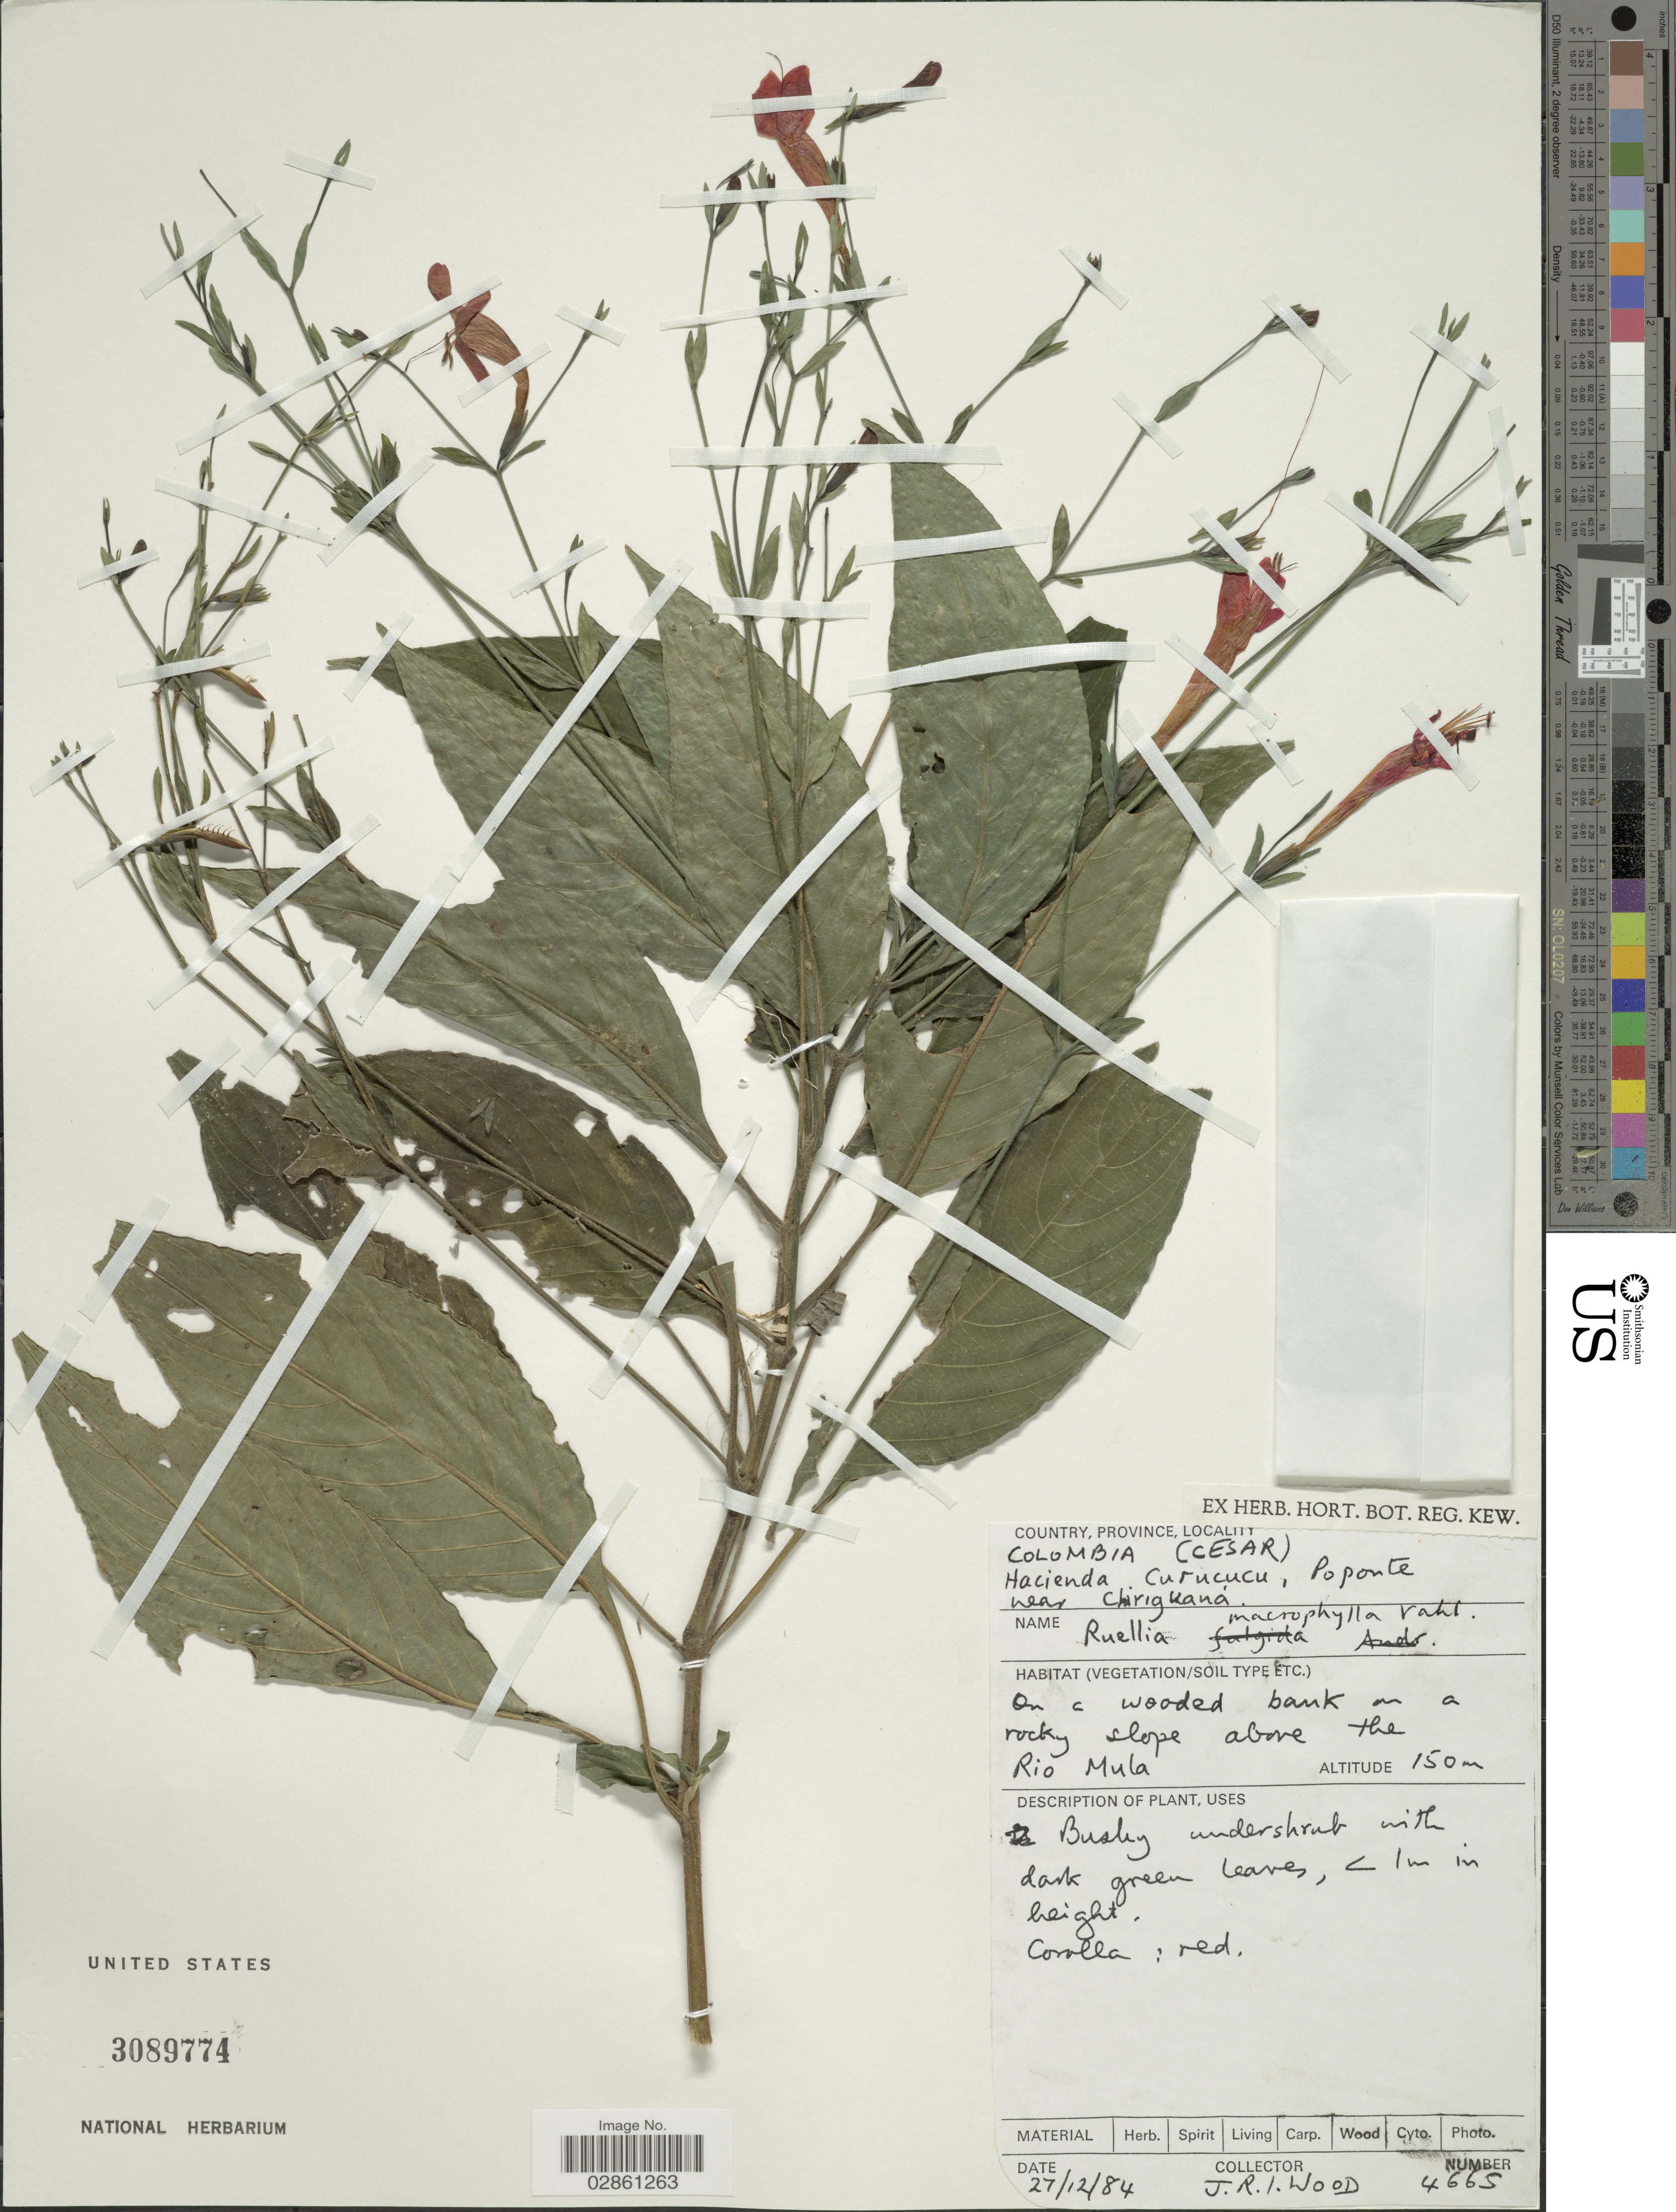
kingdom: Plantae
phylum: Tracheophyta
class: Magnoliopsida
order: Lamiales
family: Acanthaceae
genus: Ruellia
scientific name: Ruellia macrophylla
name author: Vahl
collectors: J. R. I. Wood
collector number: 4665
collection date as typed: Transcribed d/m/y: 27/12/84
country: Colombia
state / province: Cesar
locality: Hacienda Curucucu, Poponte near Chiriguaná., On a wooded bank on a rocky slope above the Rio Mula.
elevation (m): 150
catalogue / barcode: US 3089774